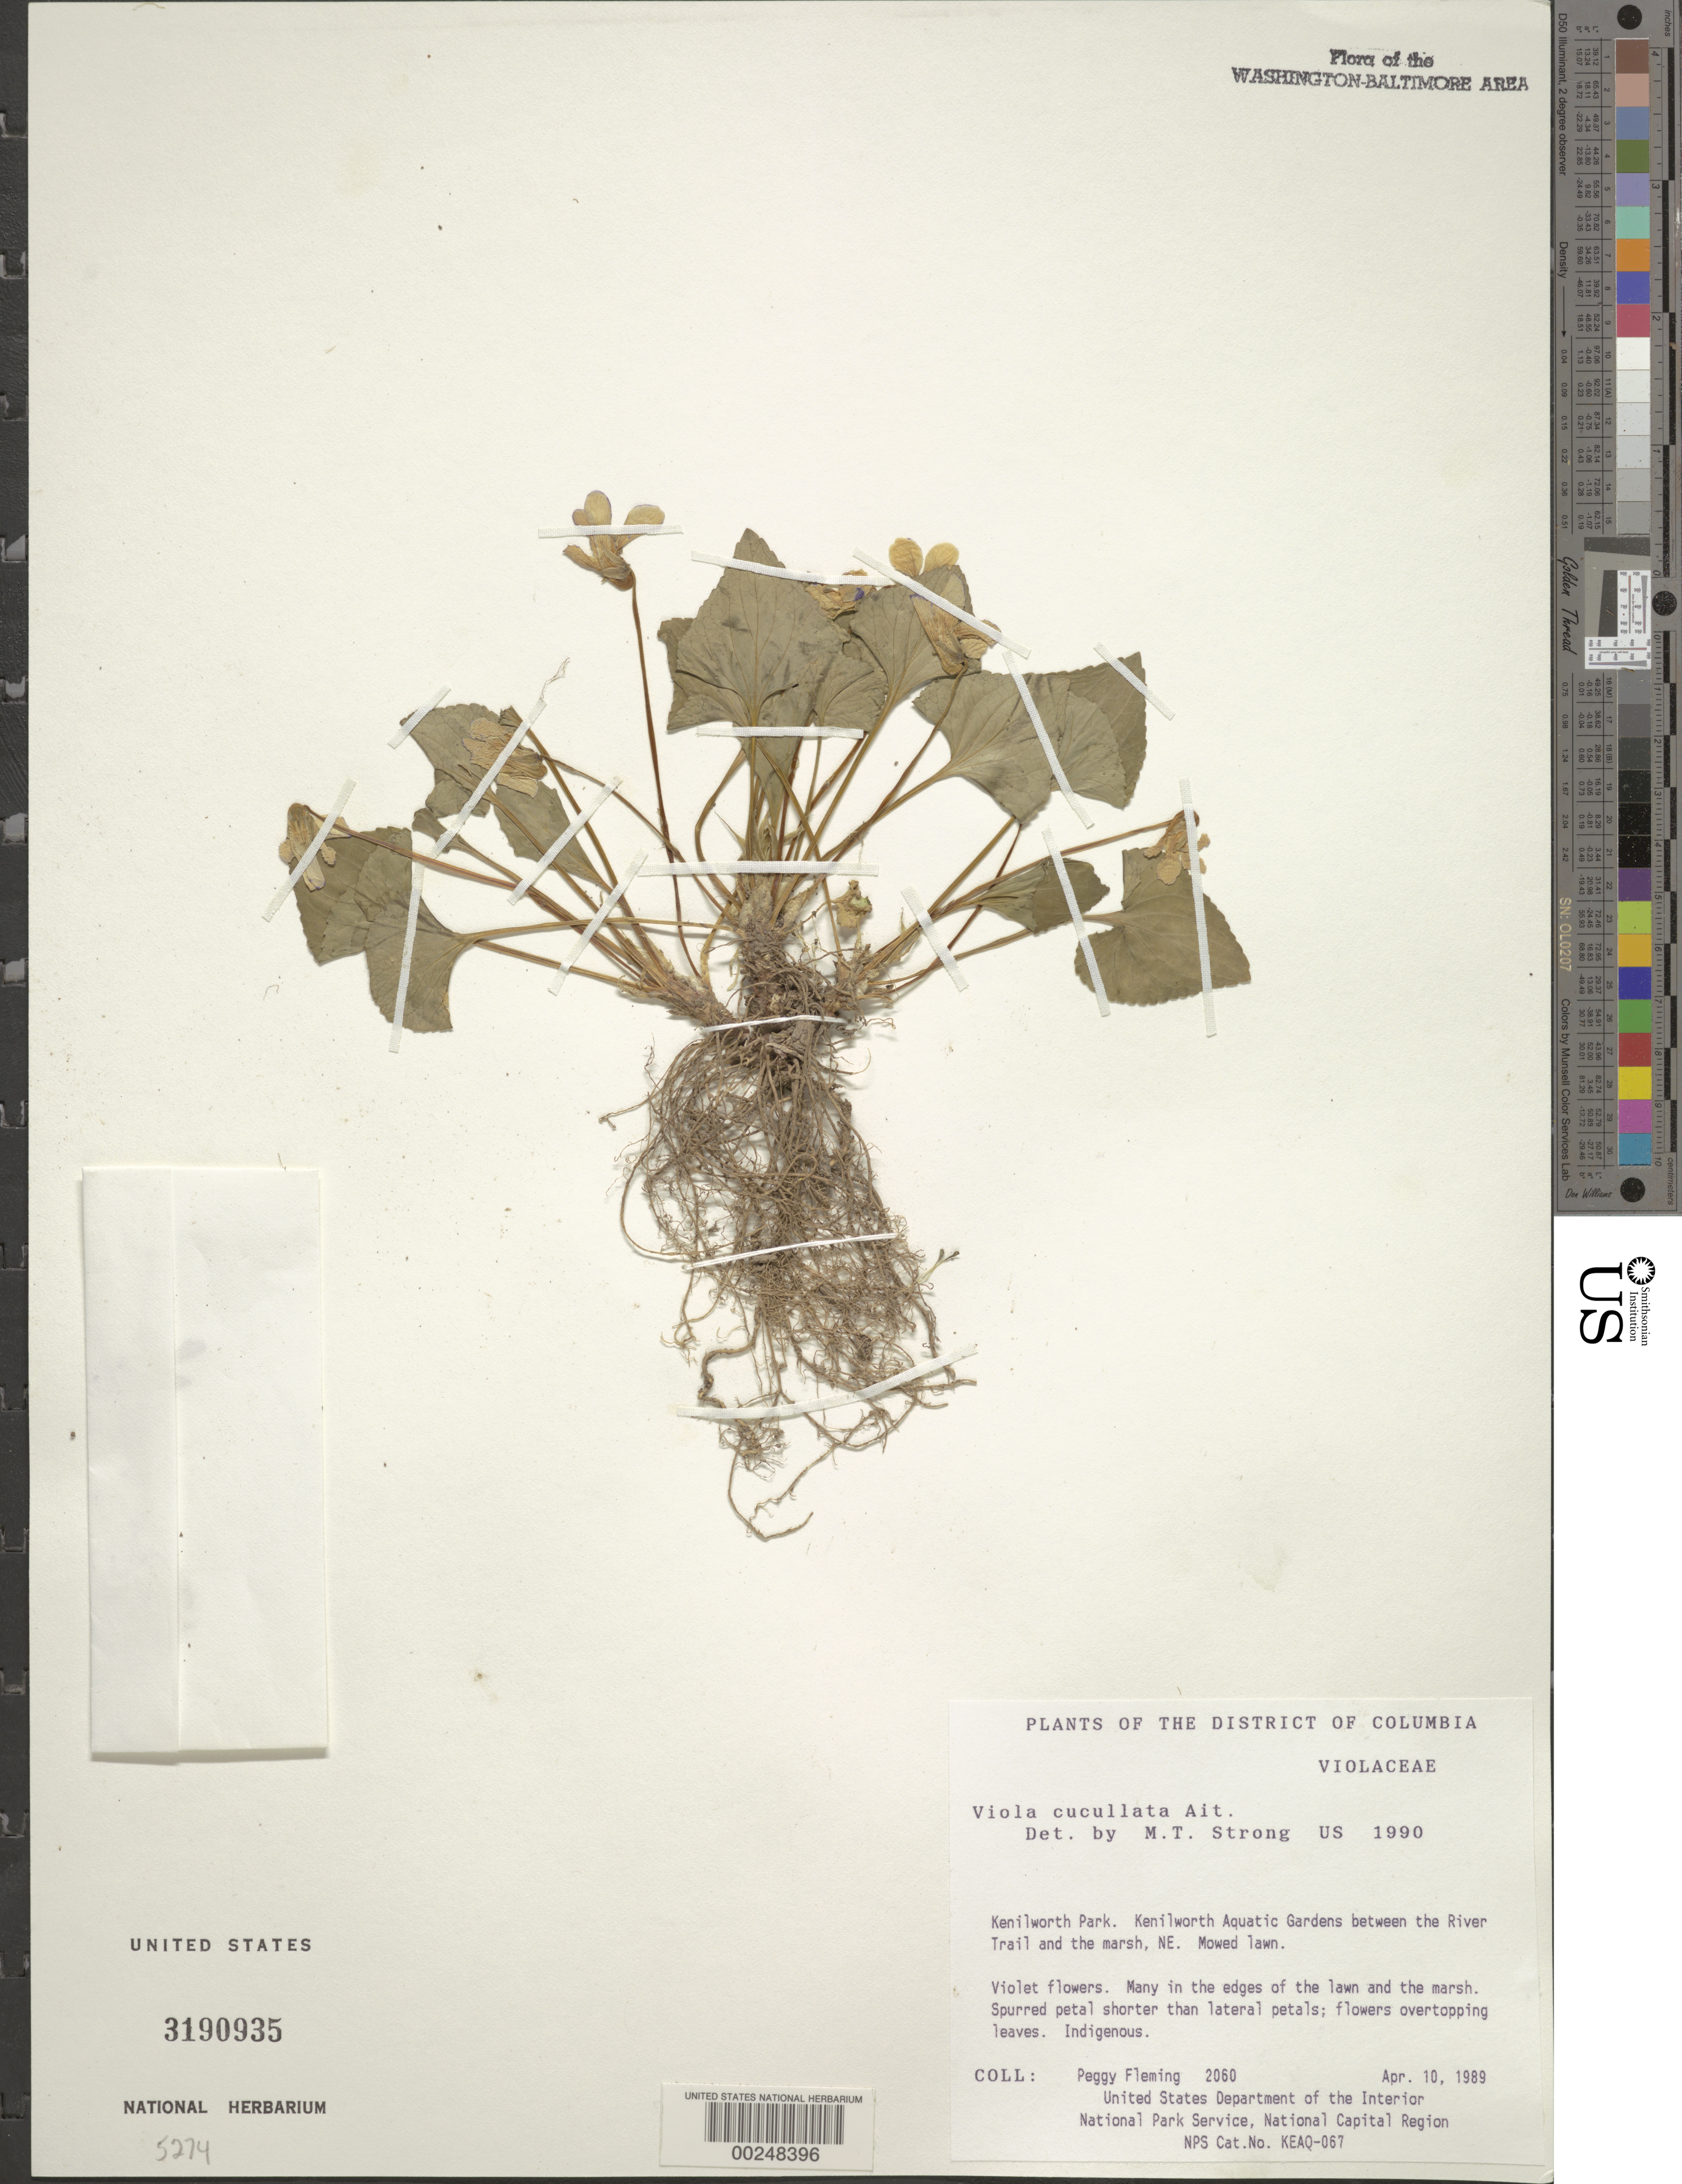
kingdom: Plantae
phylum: Tracheophyta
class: Magnoliopsida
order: Malpighiales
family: Violaceae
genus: Viola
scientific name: Viola cucullata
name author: Aiton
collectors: P. Fleming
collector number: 2060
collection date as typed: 10 Apr 1989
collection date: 1989-04-10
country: United States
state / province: District of Columbia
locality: Kenilworth Park, river trail and the Marsh, NE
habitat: In edge of lawn and the marsh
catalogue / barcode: US 3190935